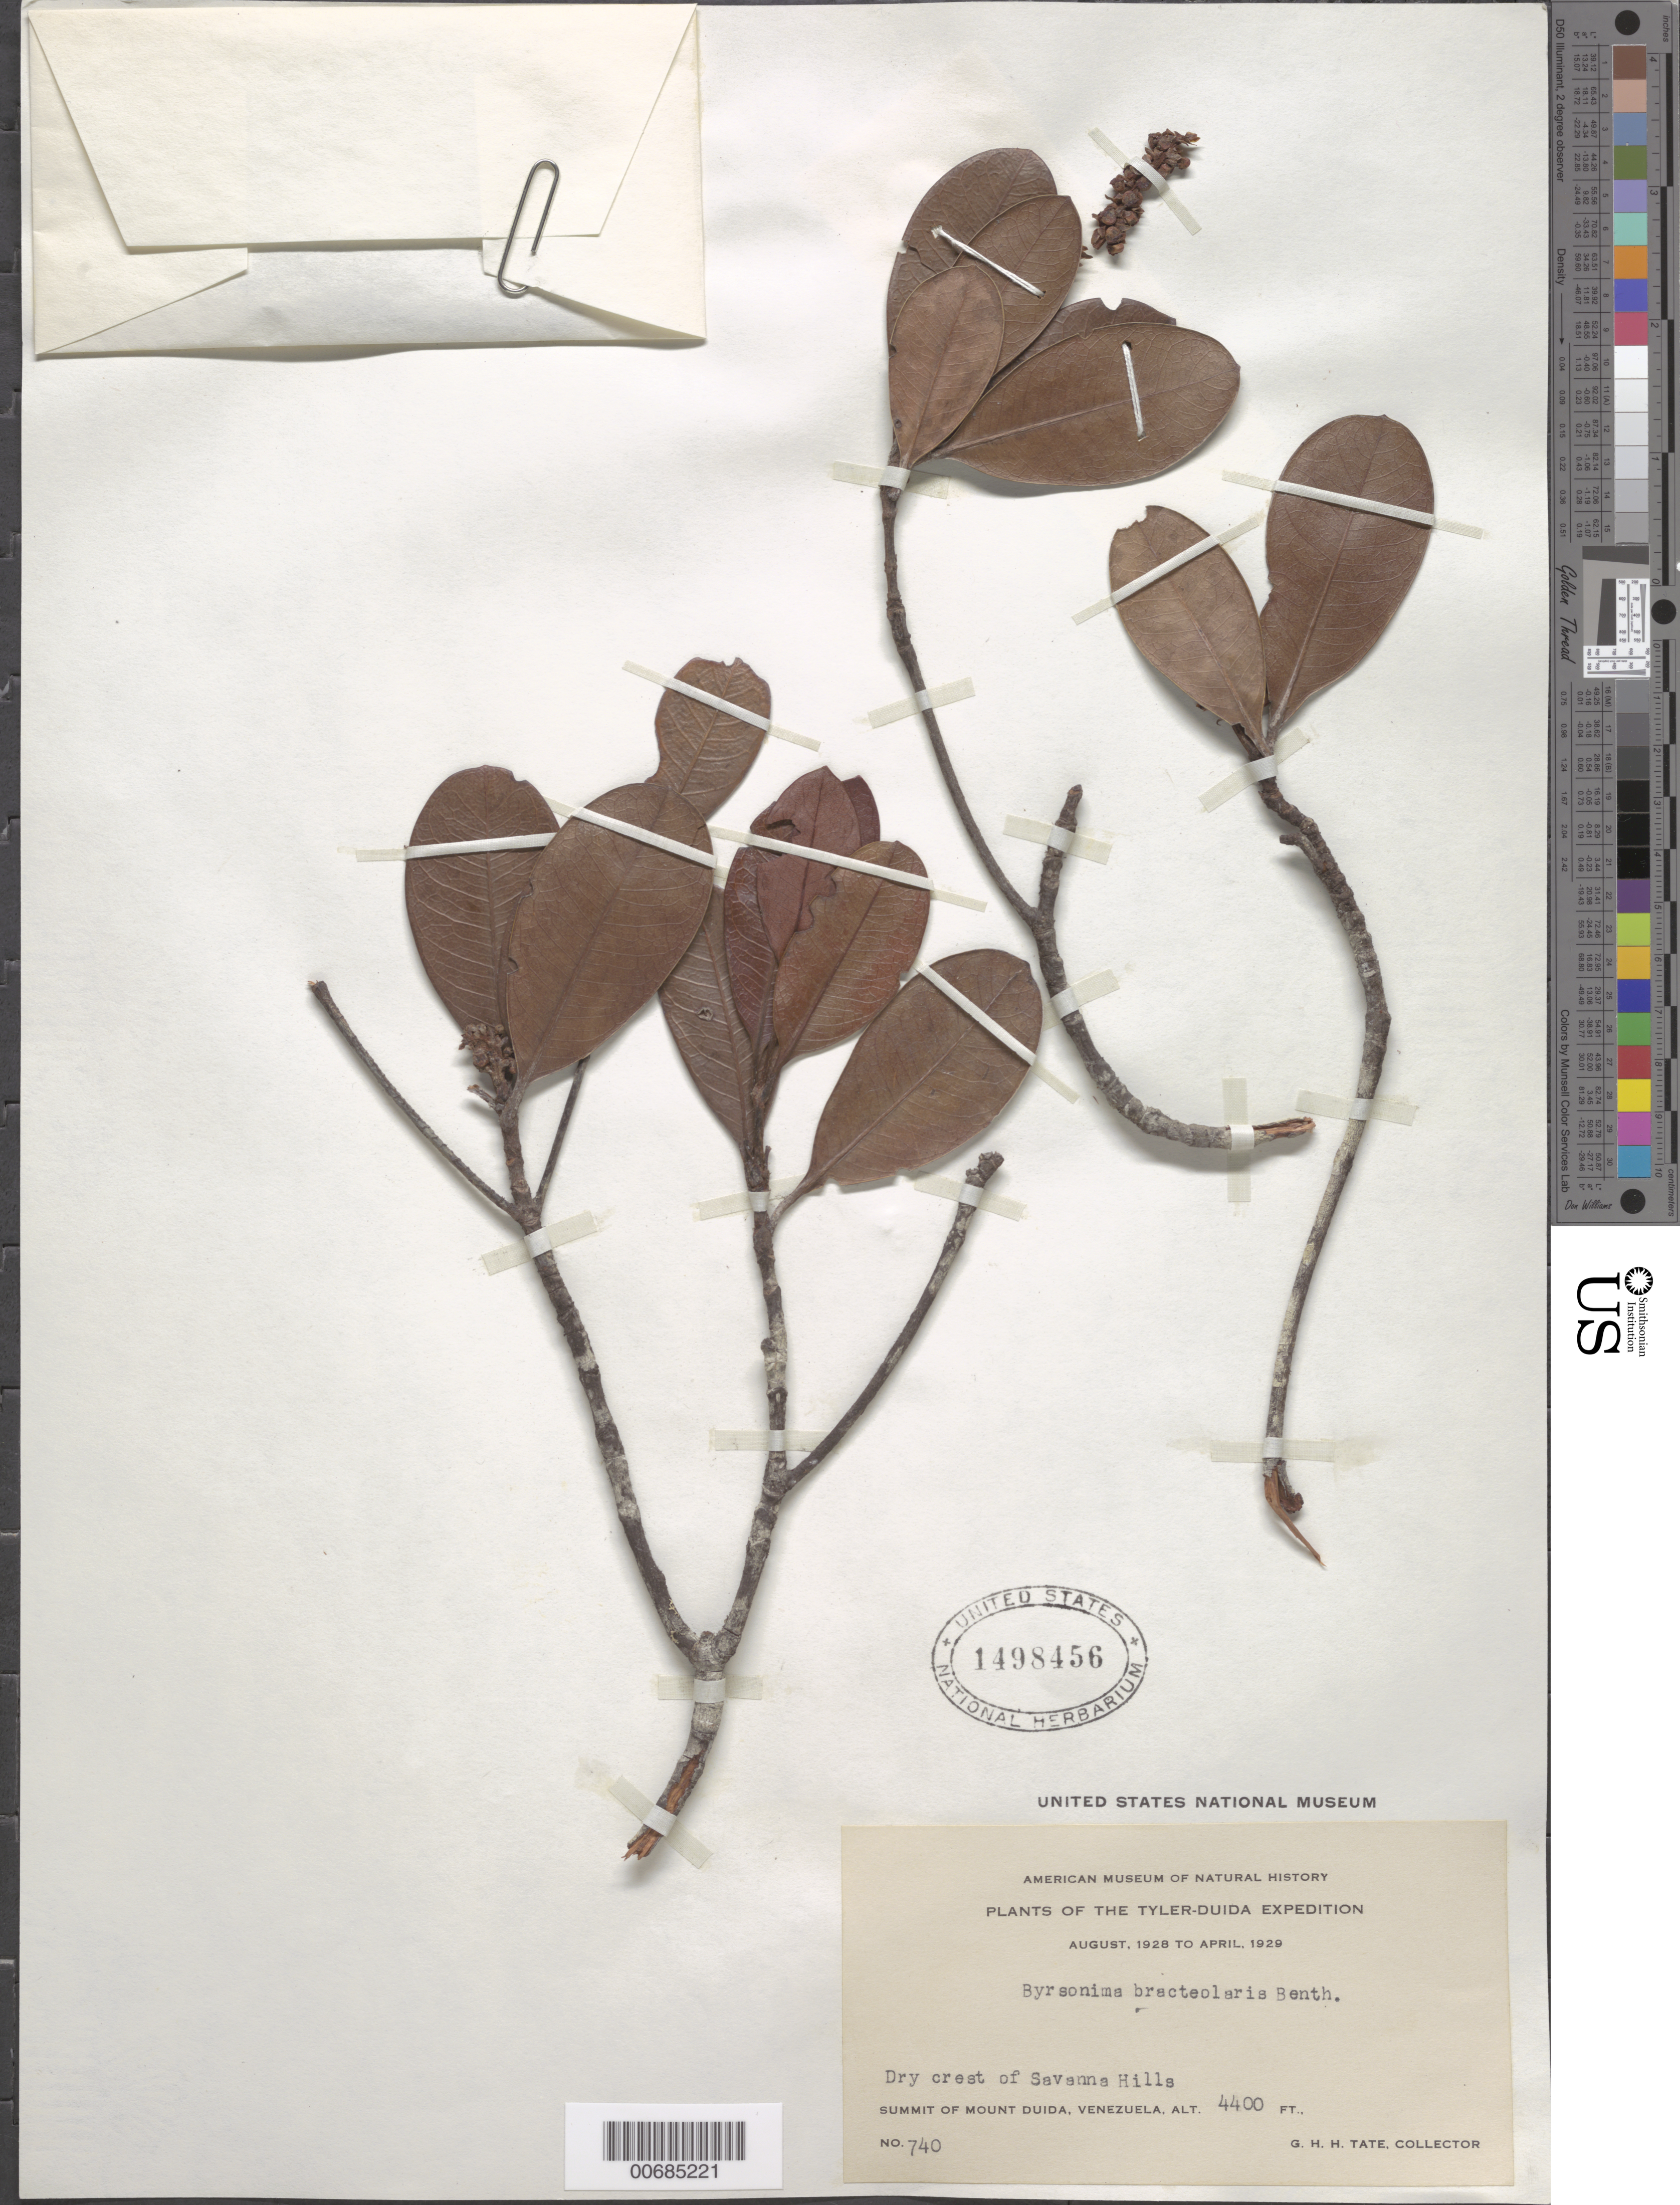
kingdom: Plantae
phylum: Tracheophyta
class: Magnoliopsida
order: Malpighiales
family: Malpighiaceae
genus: Byrsonima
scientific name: Byrsonima bracteolaris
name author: Benth.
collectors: G. H. H.Tate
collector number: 740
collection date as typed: Aug-28 to Apr-29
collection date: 1928-08/1929-04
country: Venezuela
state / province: Amazonas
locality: Mount Duida, summit, savanna hills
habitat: Dry crest of savanna hills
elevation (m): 1341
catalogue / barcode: US 1498456